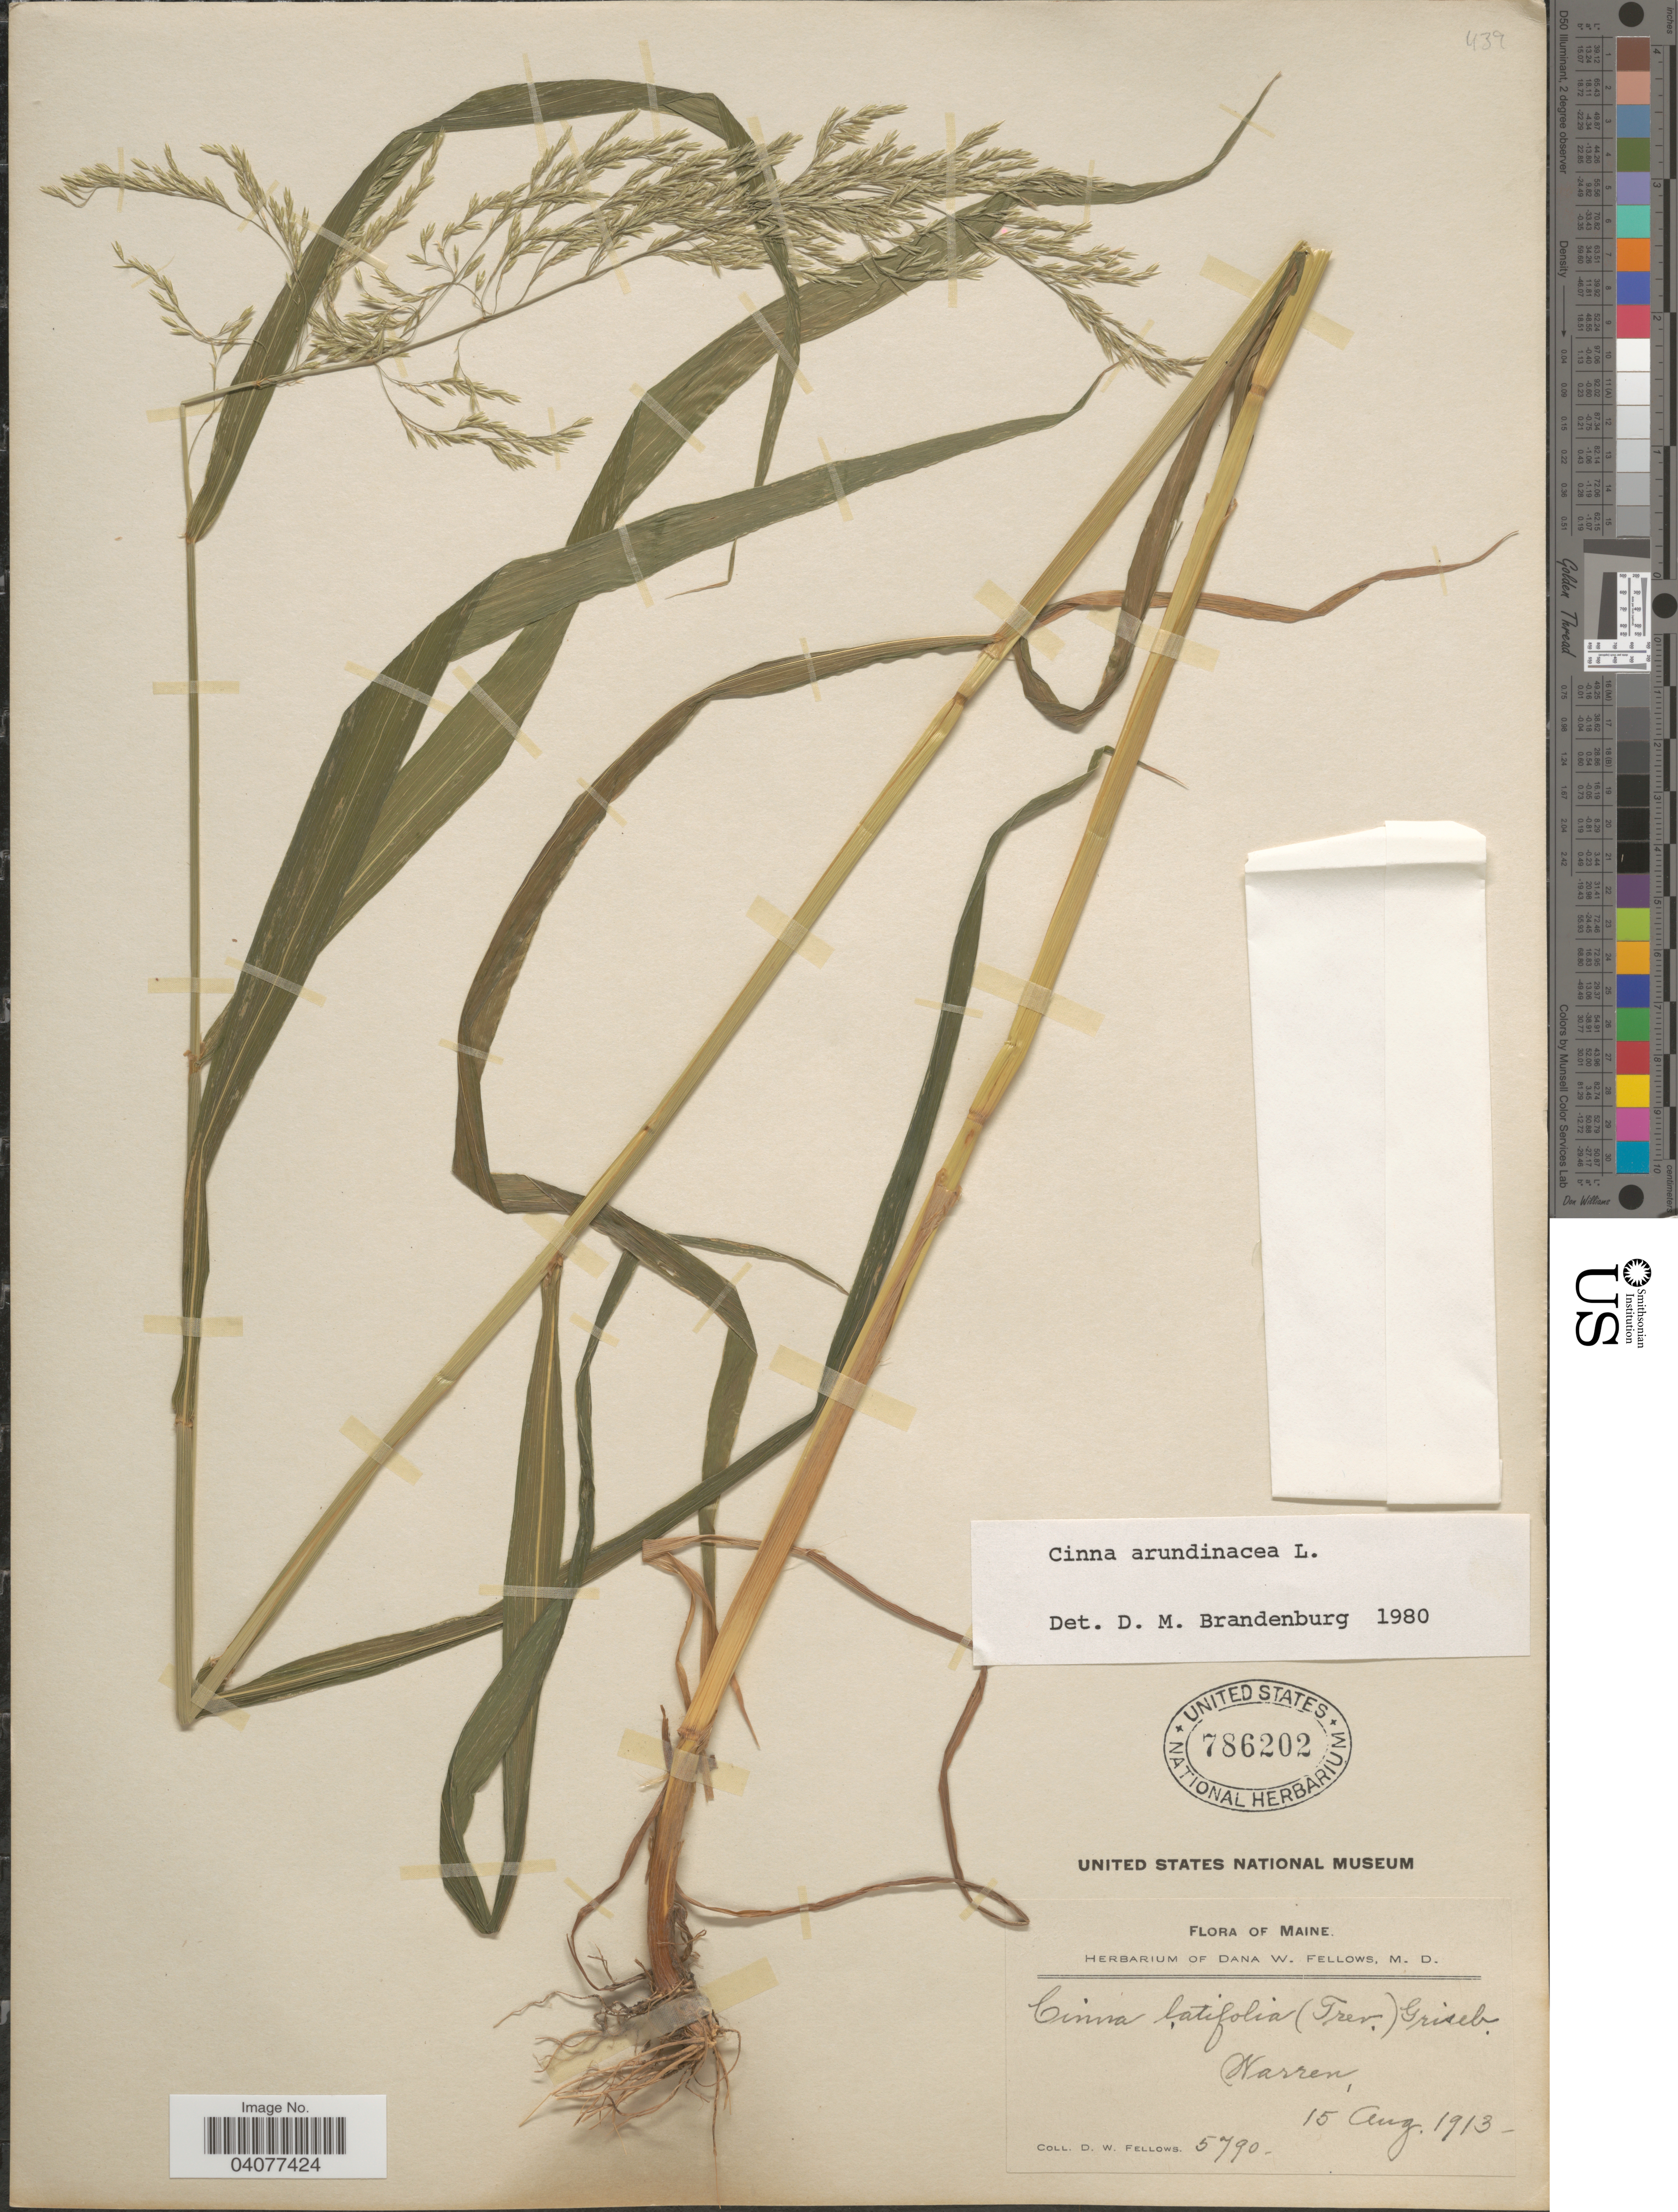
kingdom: Plantae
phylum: Tracheophyta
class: Liliopsida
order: Poales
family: Poaceae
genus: Cinna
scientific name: Cinna arundinacea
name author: L.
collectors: D. W. Fellows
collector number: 5790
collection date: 1913-08-15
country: United States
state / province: Maine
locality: Warren.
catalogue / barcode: US 786202